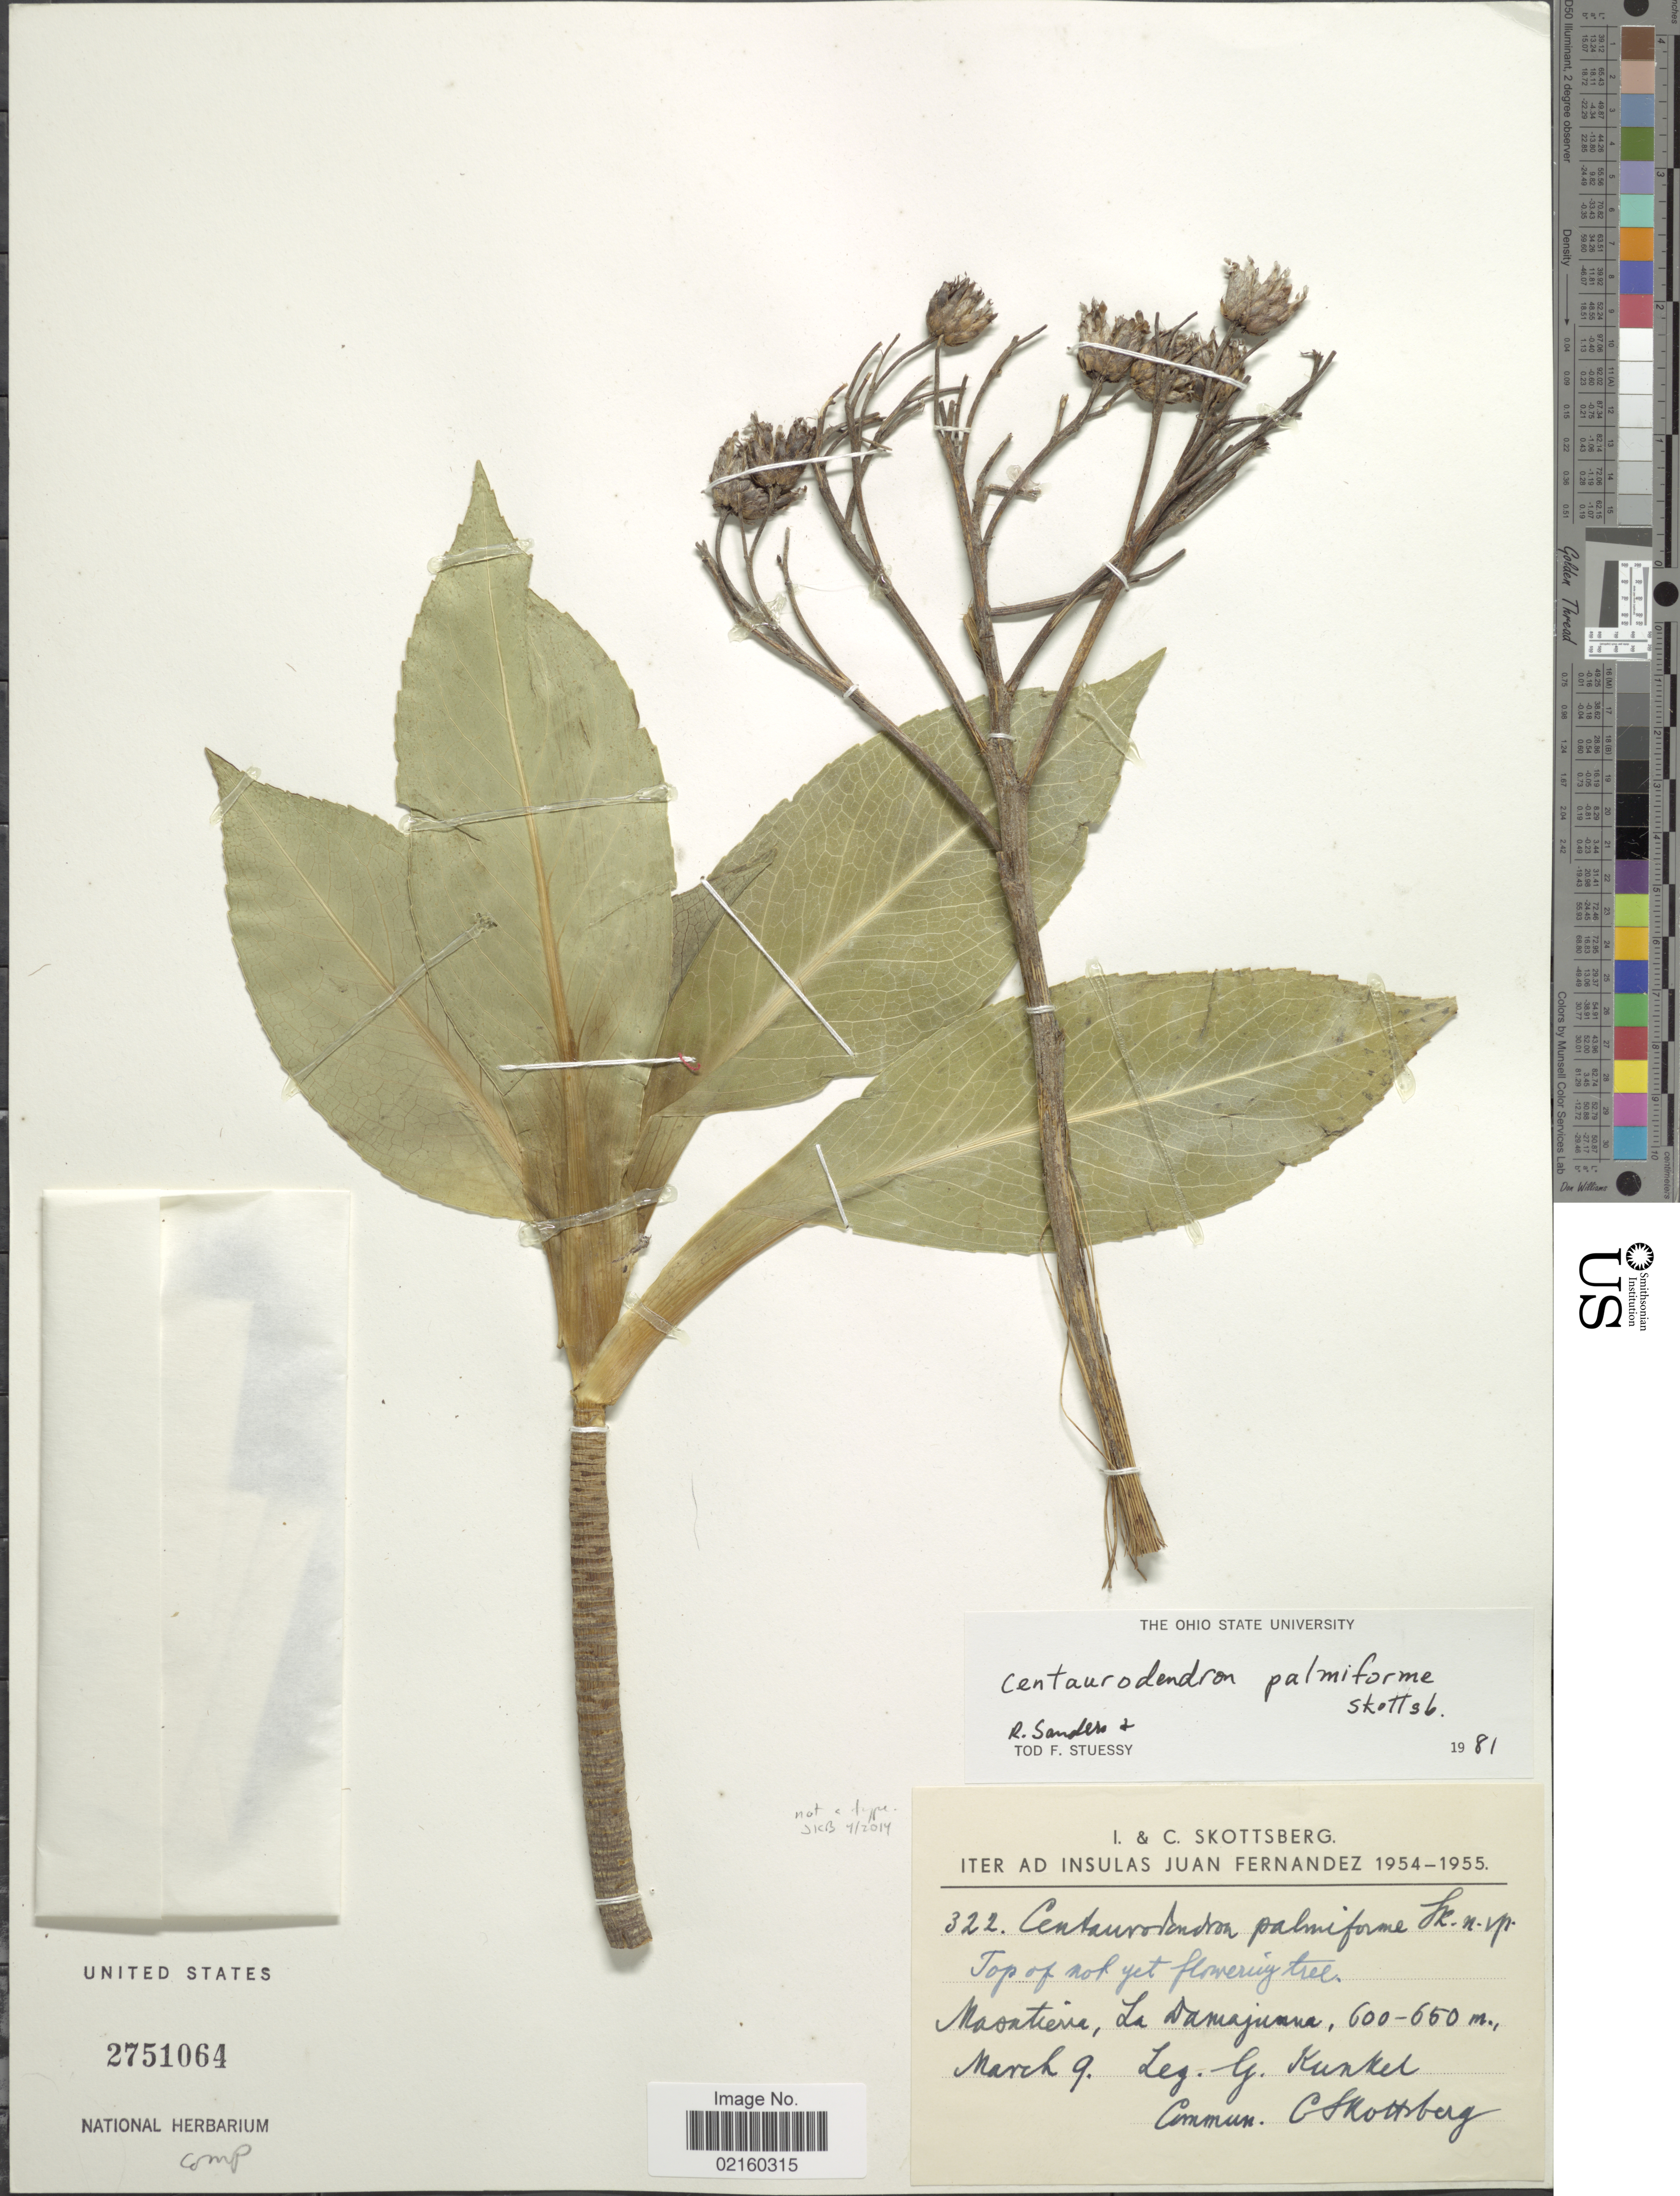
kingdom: Plantae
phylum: Tracheophyta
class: Magnoliopsida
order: Asterales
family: Asteraceae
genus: Centaurodendron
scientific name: Centaurodendron palmiforme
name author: Skottsb.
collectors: G. Kunkel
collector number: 322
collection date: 1954-03-09/1955-03-09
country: Chile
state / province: Valparaíso (V)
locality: Insulas Juan Fernandez, Masatierra, La Damajuana.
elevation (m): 600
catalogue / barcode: US 2751064